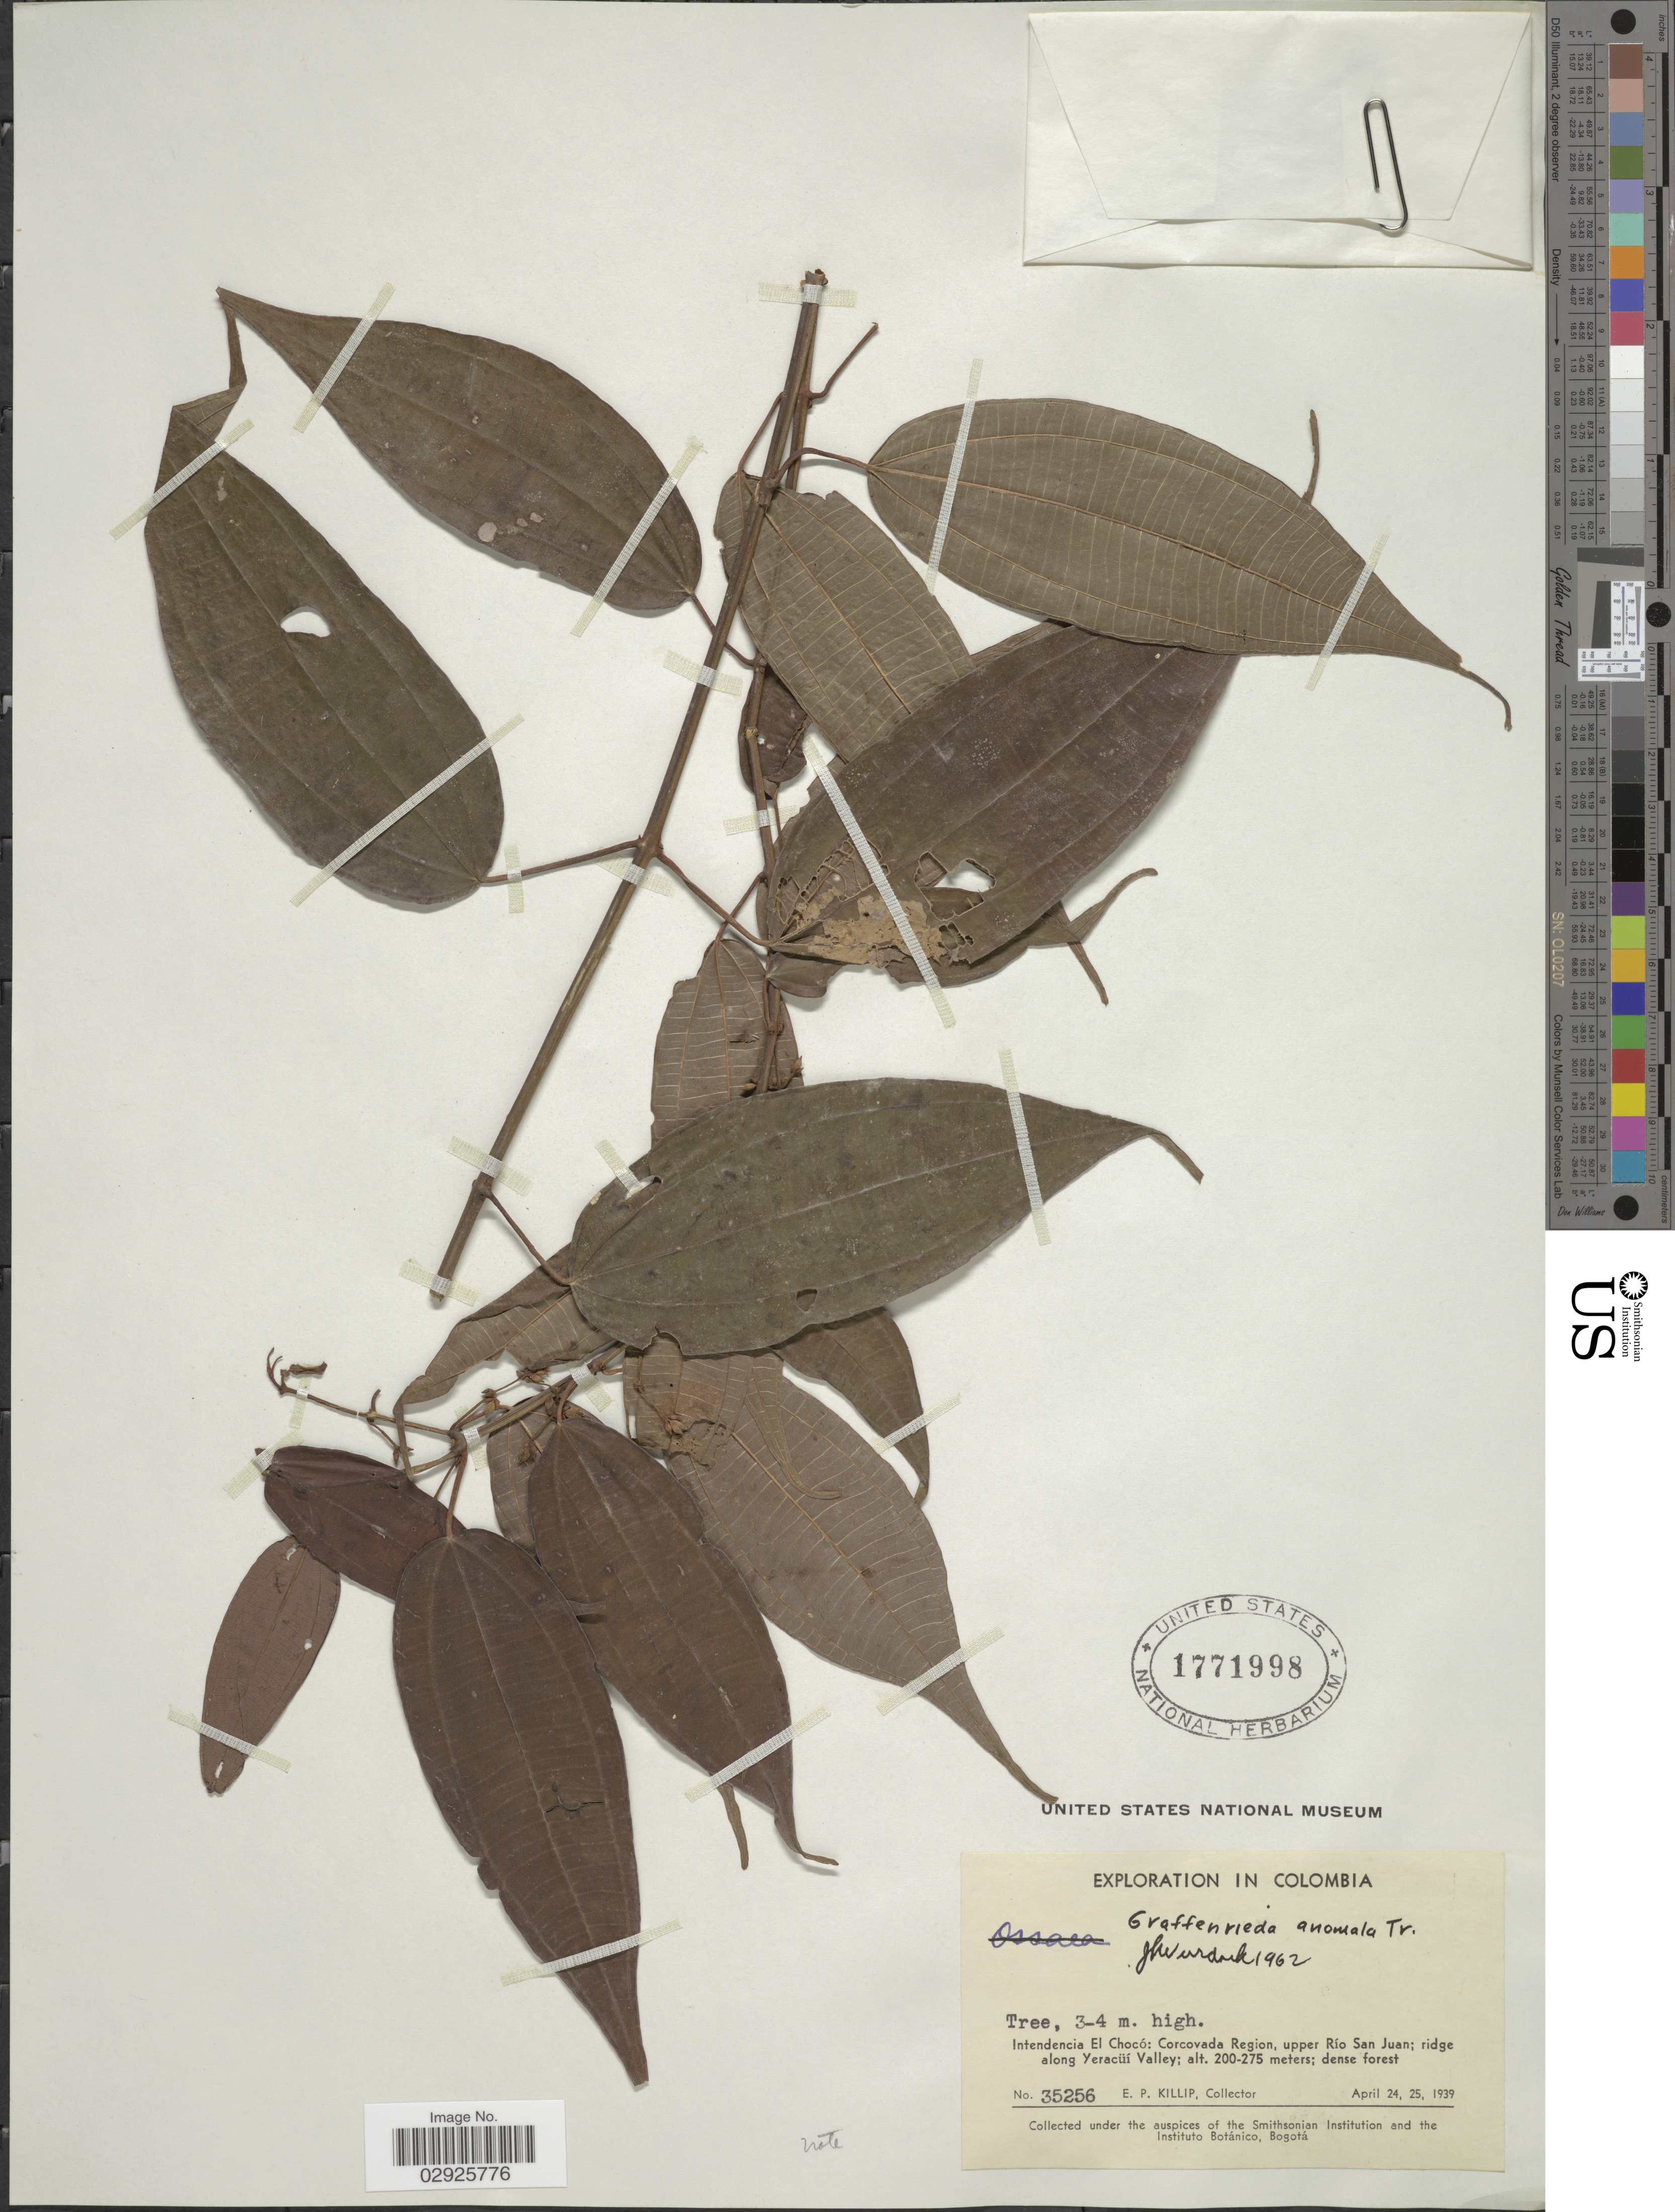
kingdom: Plantae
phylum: Tracheophyta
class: Magnoliopsida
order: Myrtales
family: Melastomataceae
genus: Graffenrieda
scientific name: Graffenrieda anomala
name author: Triana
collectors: E. P. Killip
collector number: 35256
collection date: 1939-04-24/1939-04-25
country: Colombia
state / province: Chocó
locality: Intendencia El Chocó: Corcovada Region, upper Río San Juan; ridge along Yeracüí Valley.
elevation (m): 200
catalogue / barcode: US 1771998